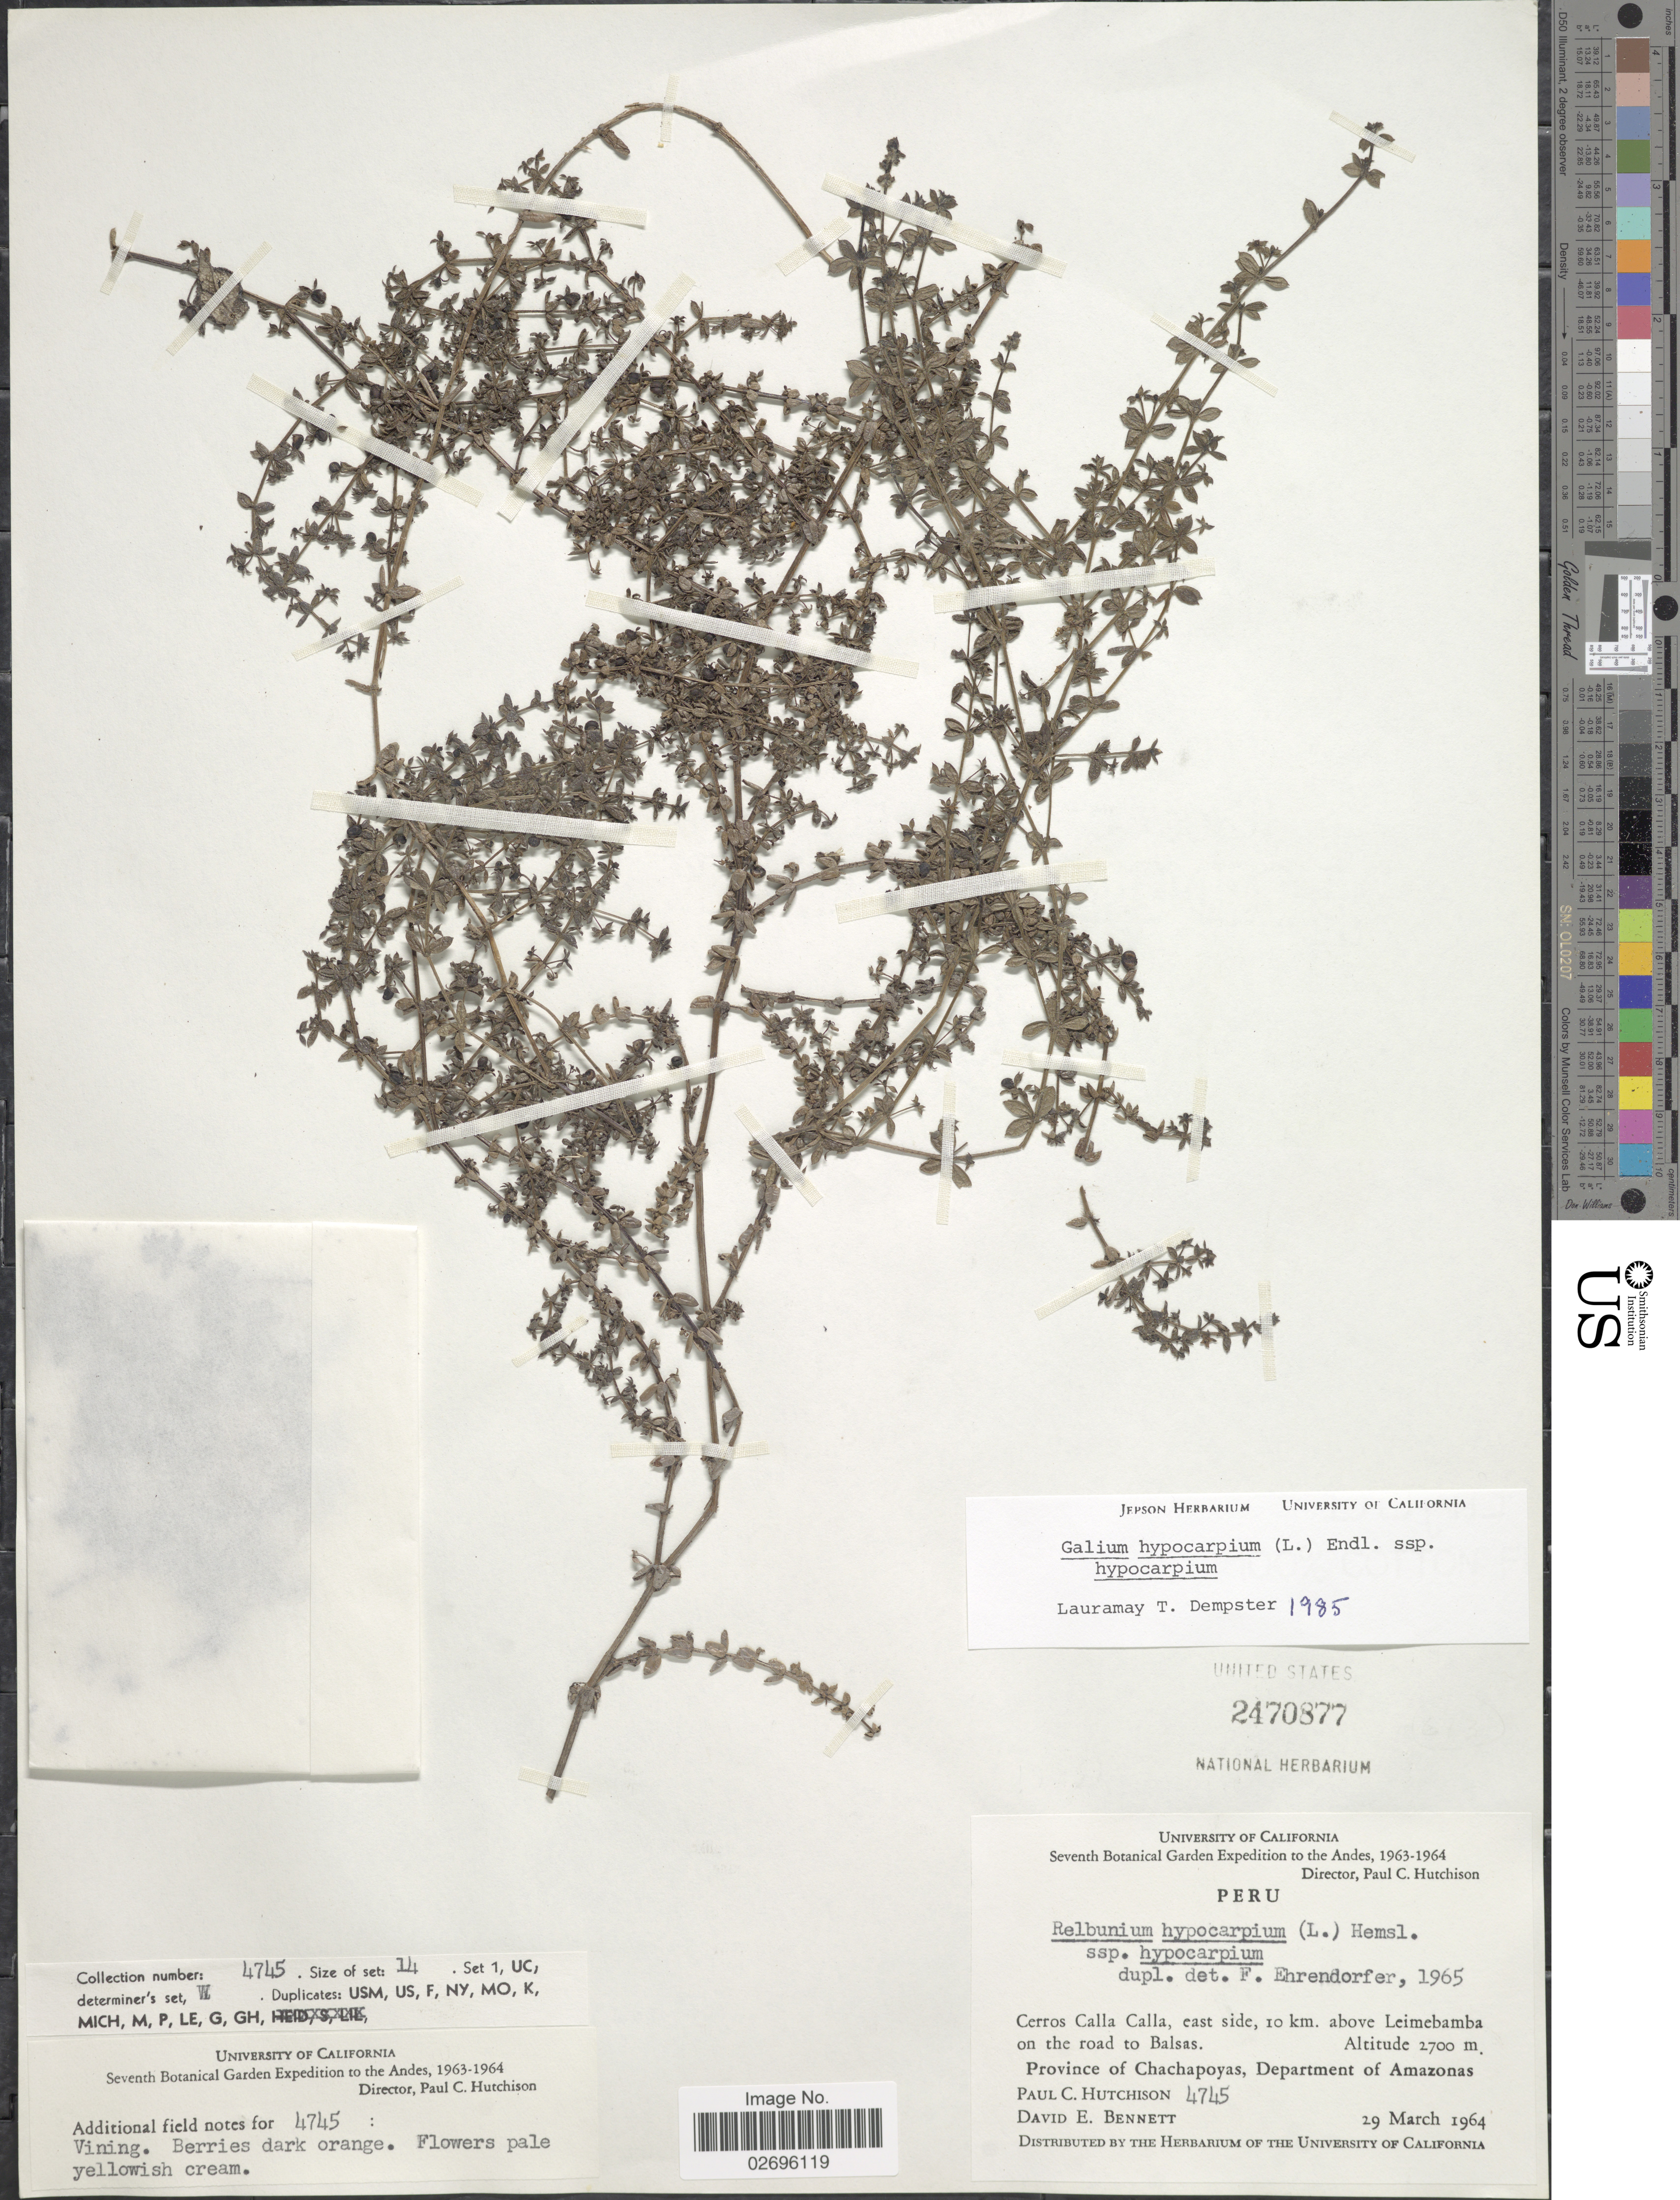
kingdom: Plantae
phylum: Tracheophyta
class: Magnoliopsida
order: Gentianales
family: Rubiaceae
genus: Galium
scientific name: Galium hypocarpium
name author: (L.) Endl. ex Griseb.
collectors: P. C. Hutchison & D. E. Bennett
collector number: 4745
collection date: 1964-03-29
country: Peru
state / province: Amazonas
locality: Cerros Calla Calla, east side, 10 km. above Leimebamba on the road to Balsas. Province of Chachapoyas, Department of Amazonas.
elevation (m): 2700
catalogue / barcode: US 2470877